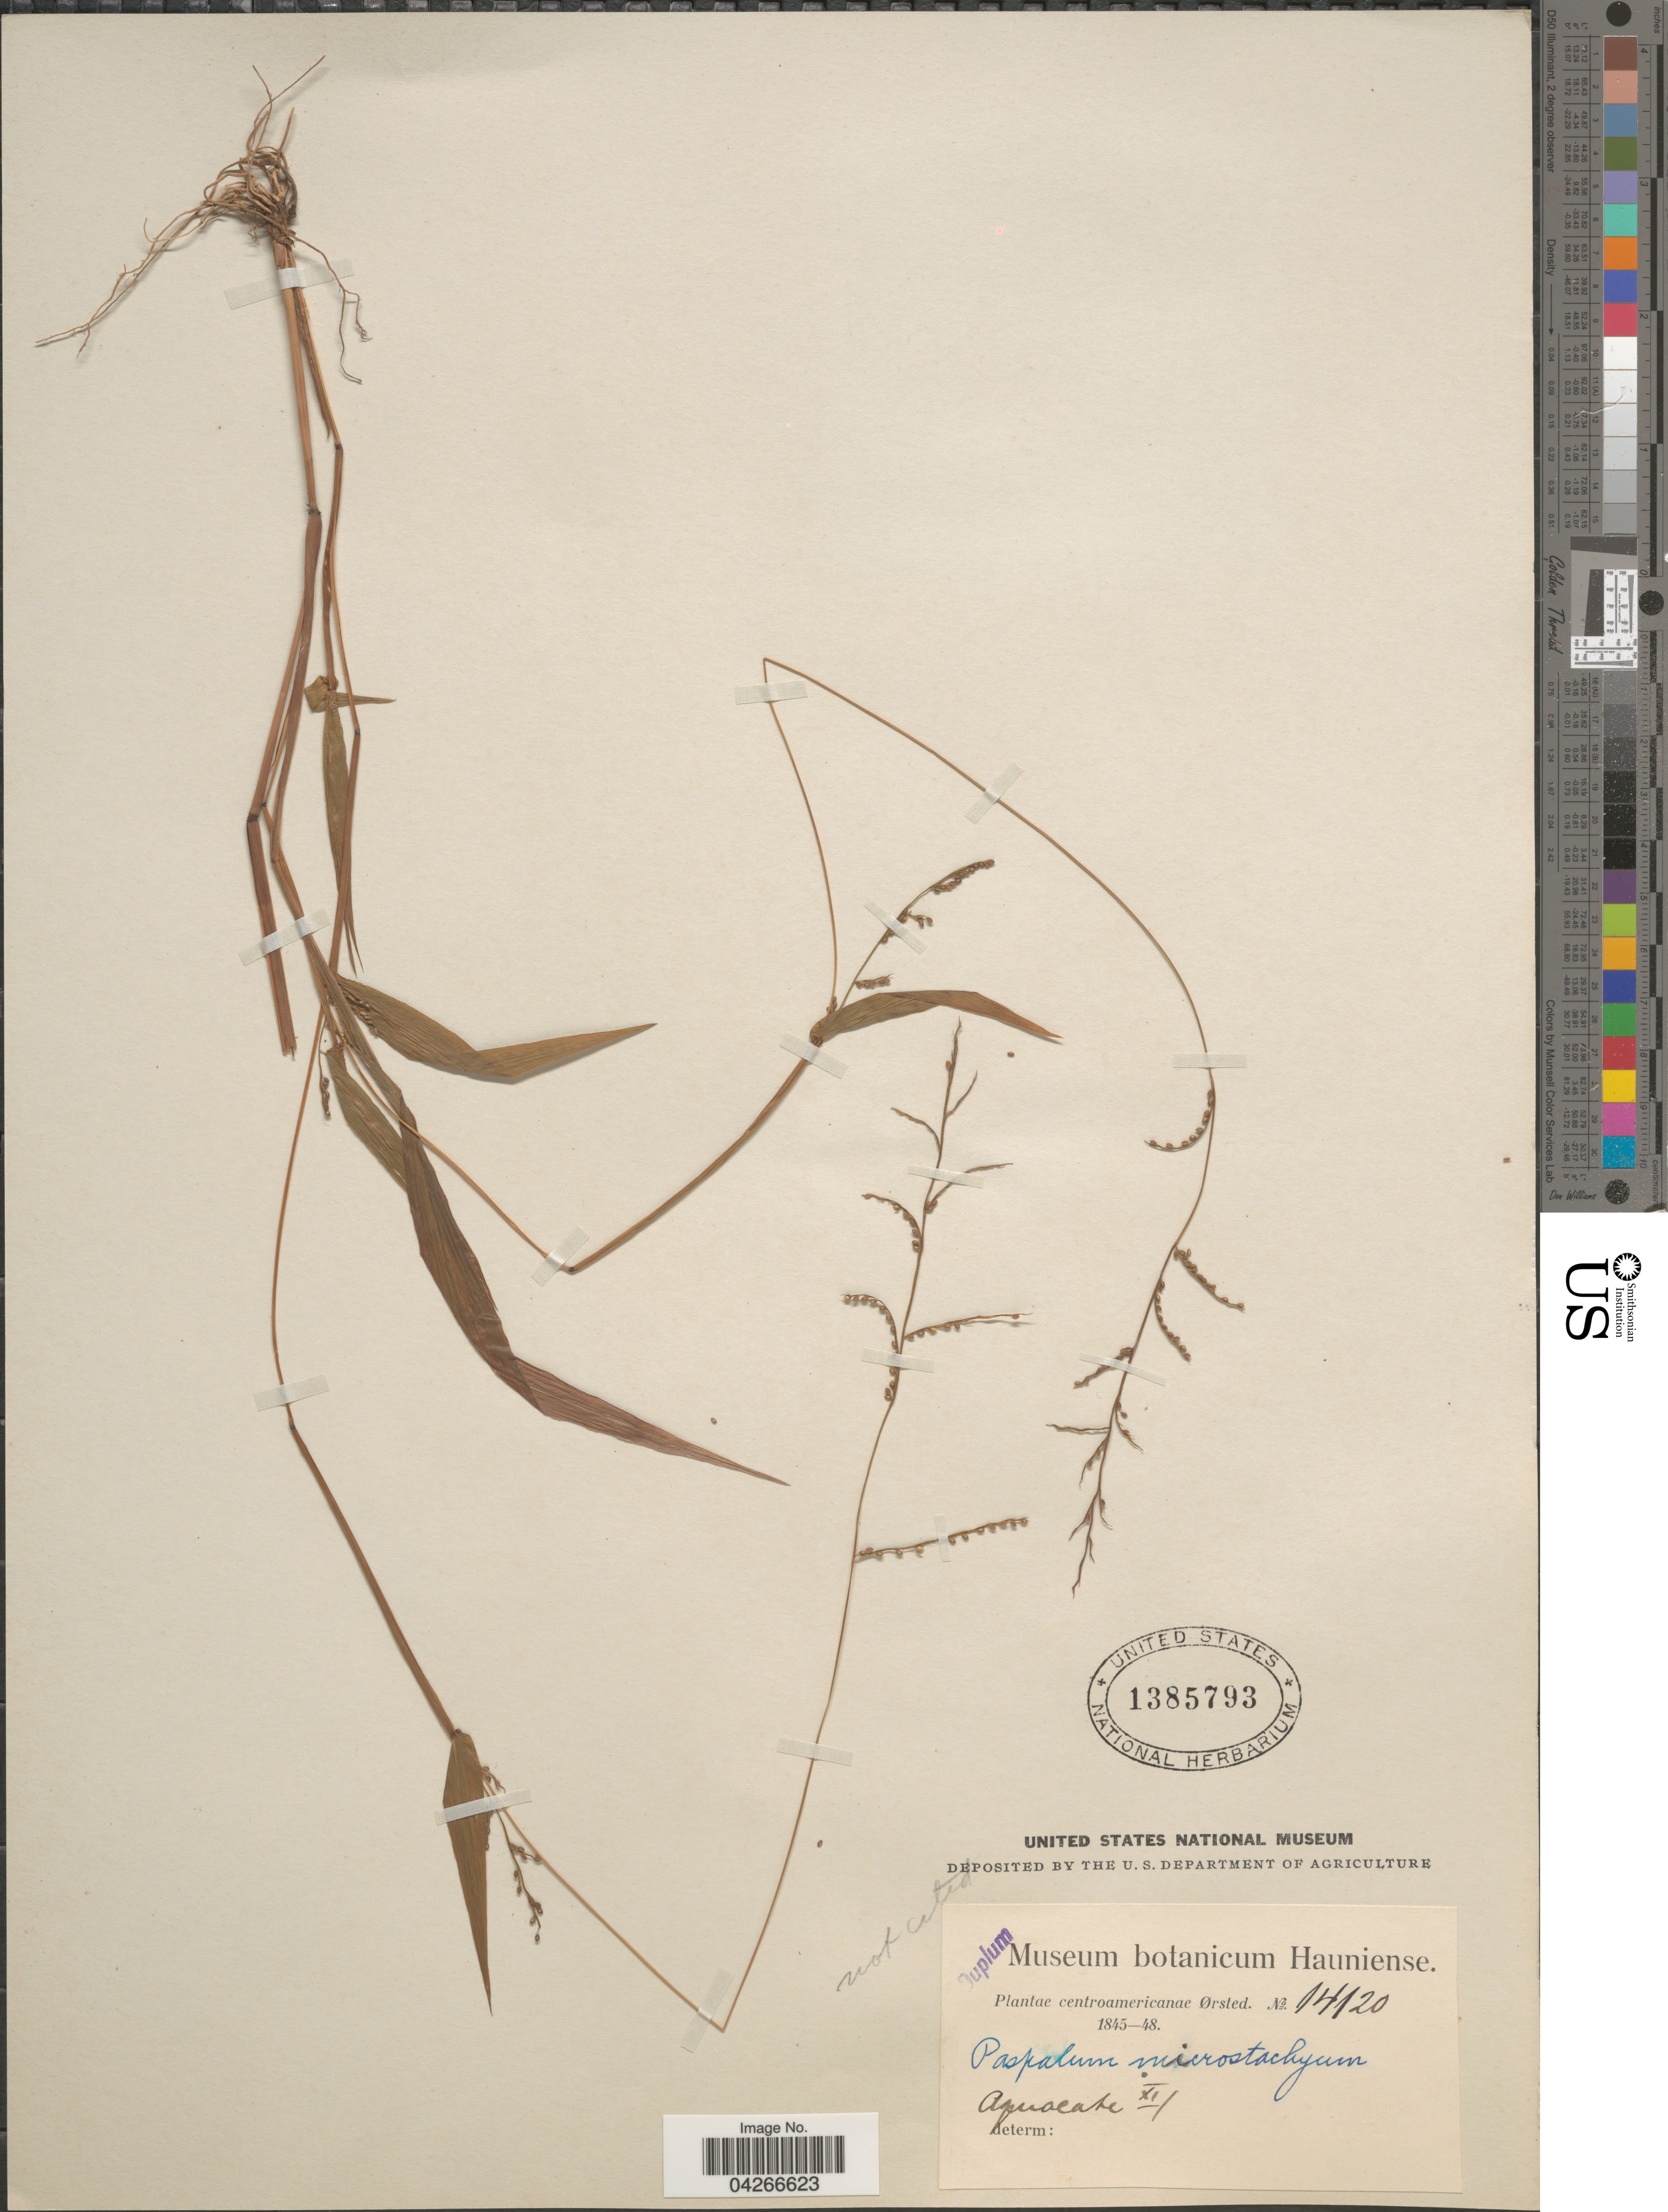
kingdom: Plantae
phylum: Tracheophyta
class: Liliopsida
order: Poales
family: Poaceae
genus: Paspalum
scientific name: Paspalum microstachyum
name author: J. Presl in C. Presl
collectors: Ørsted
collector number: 14120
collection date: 1845-11/1848-11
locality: Centroamericanae. Aguacate.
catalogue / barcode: US 1385793